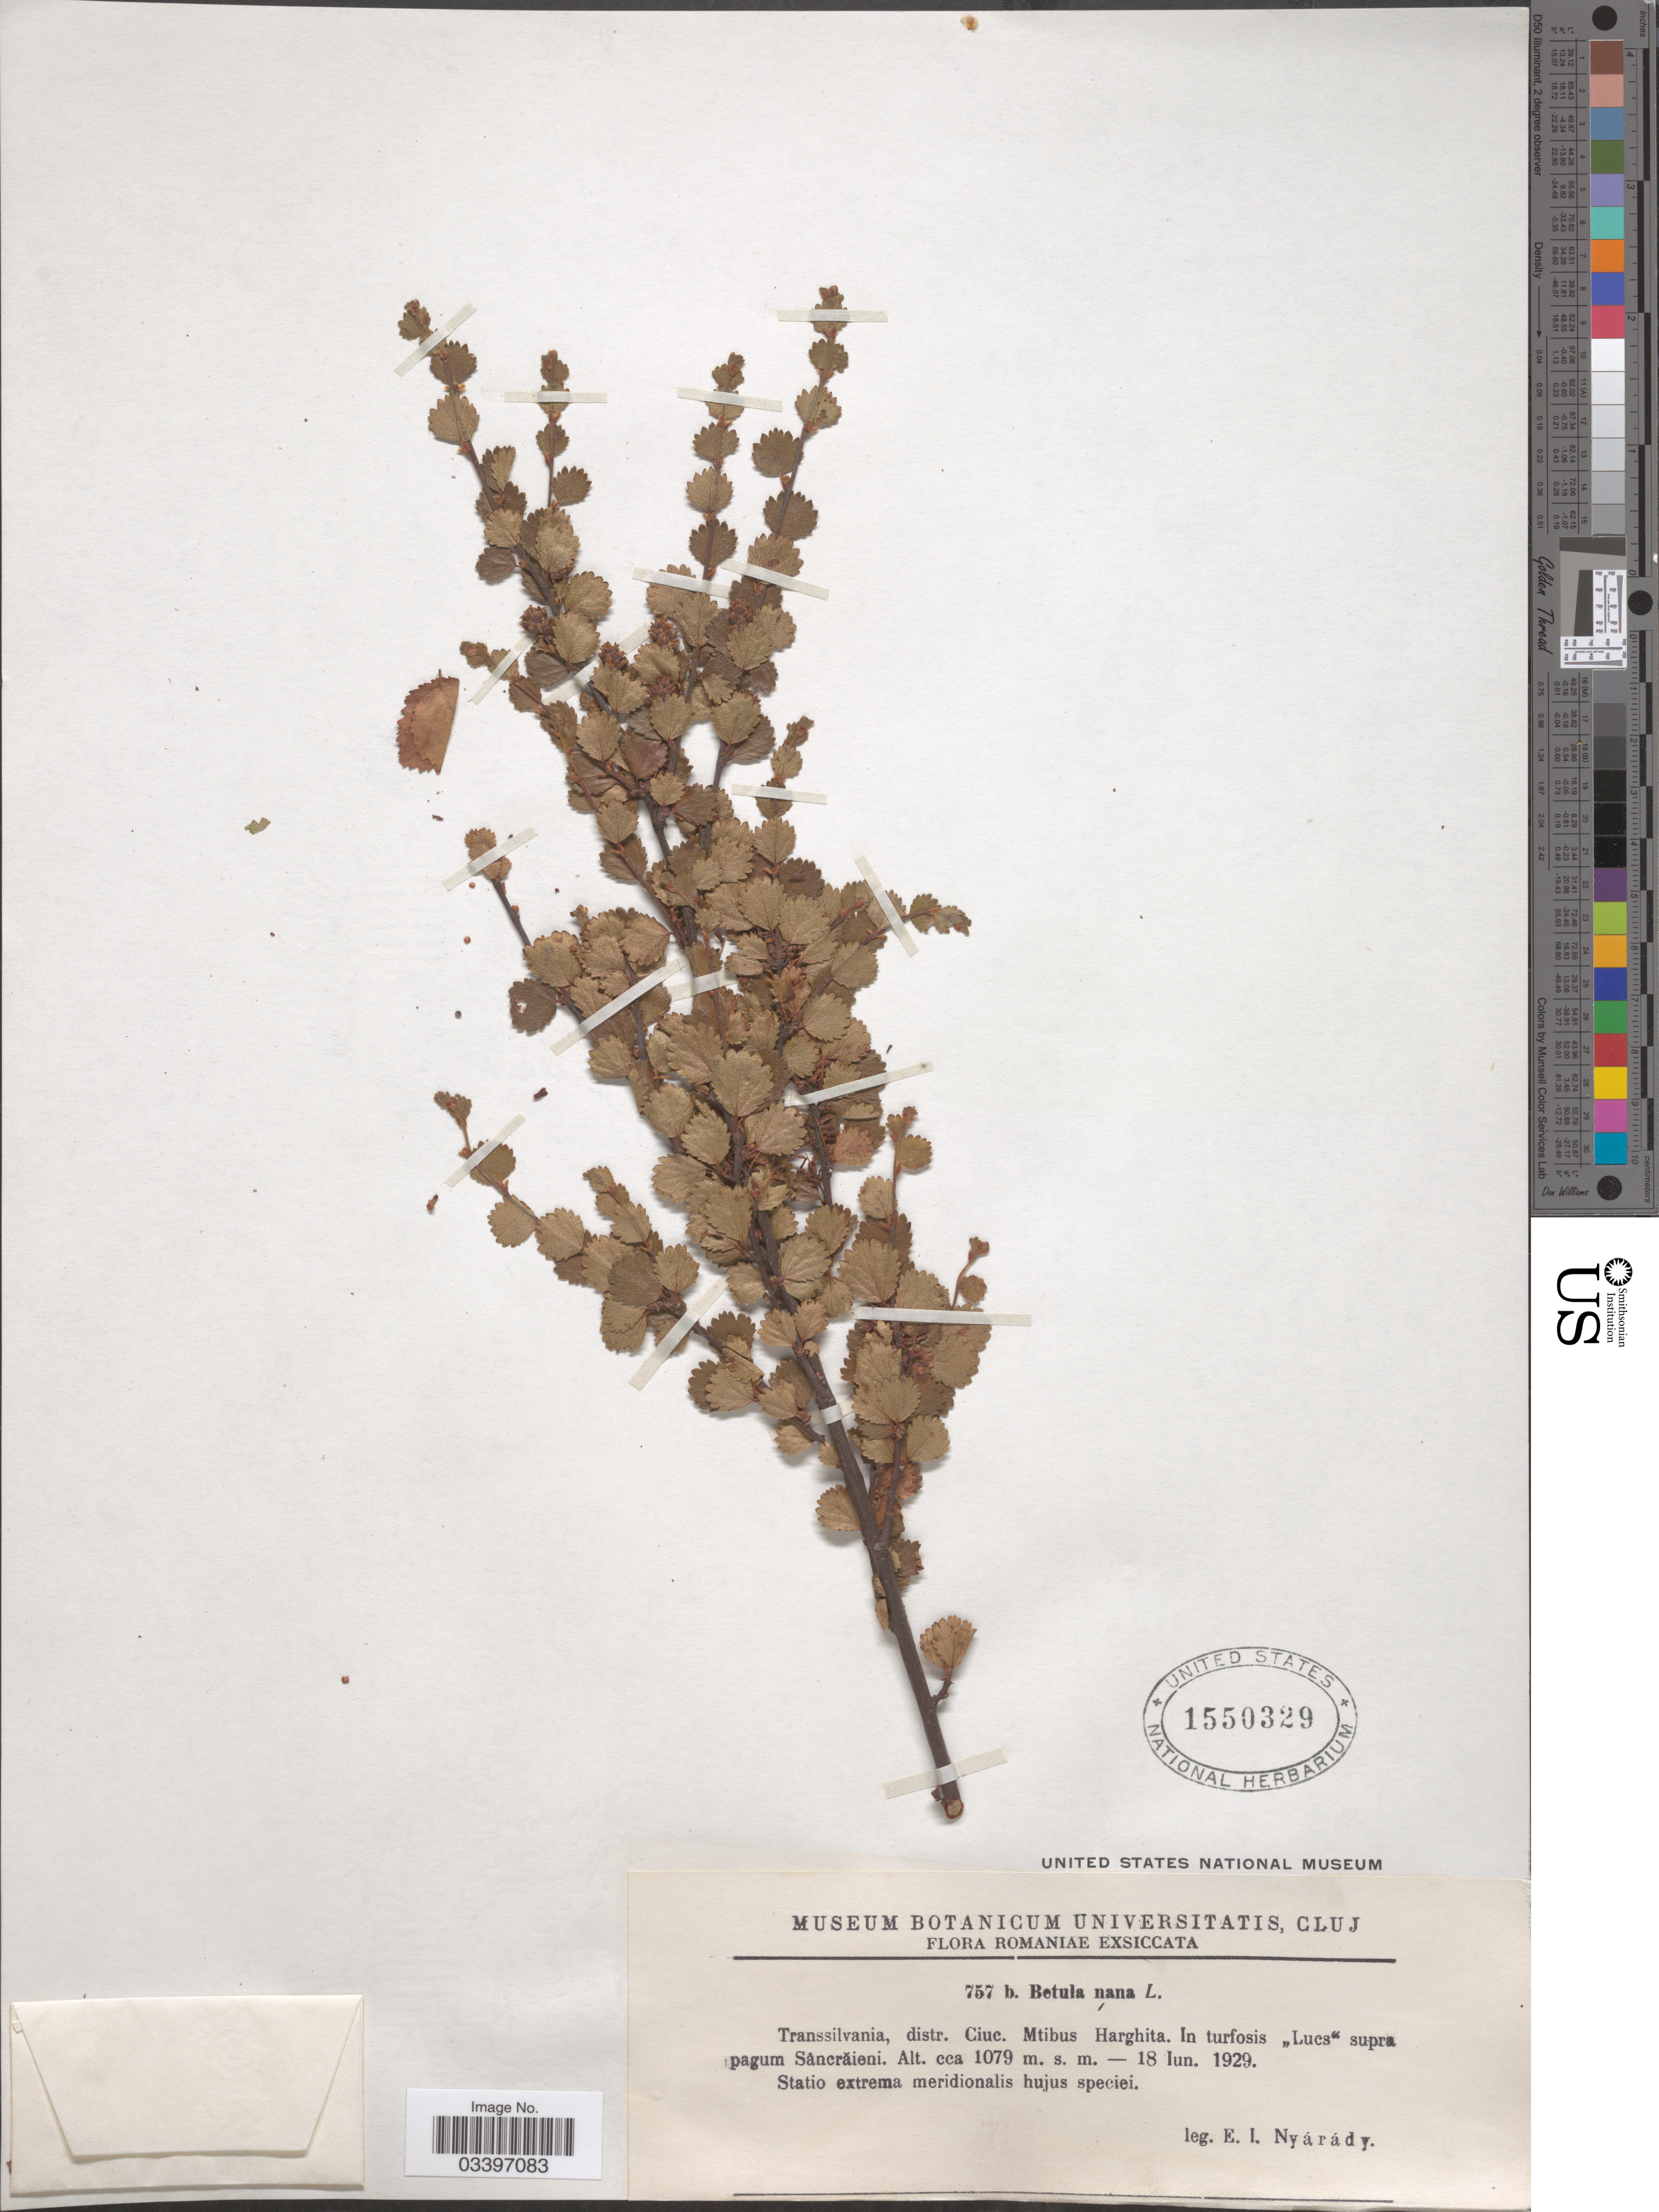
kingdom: Plantae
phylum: Tracheophyta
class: Magnoliopsida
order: Fagales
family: Betulaceae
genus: Betula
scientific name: Betula nana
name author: L.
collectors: E. Nyárády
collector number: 757 b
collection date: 1929-06-18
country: Romania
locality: Transsilvania, distr. Ciue. Mtibus Harghita. In turfosis "Lucs" supra pagum Săncrăieni.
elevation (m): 1079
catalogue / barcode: US 1550329